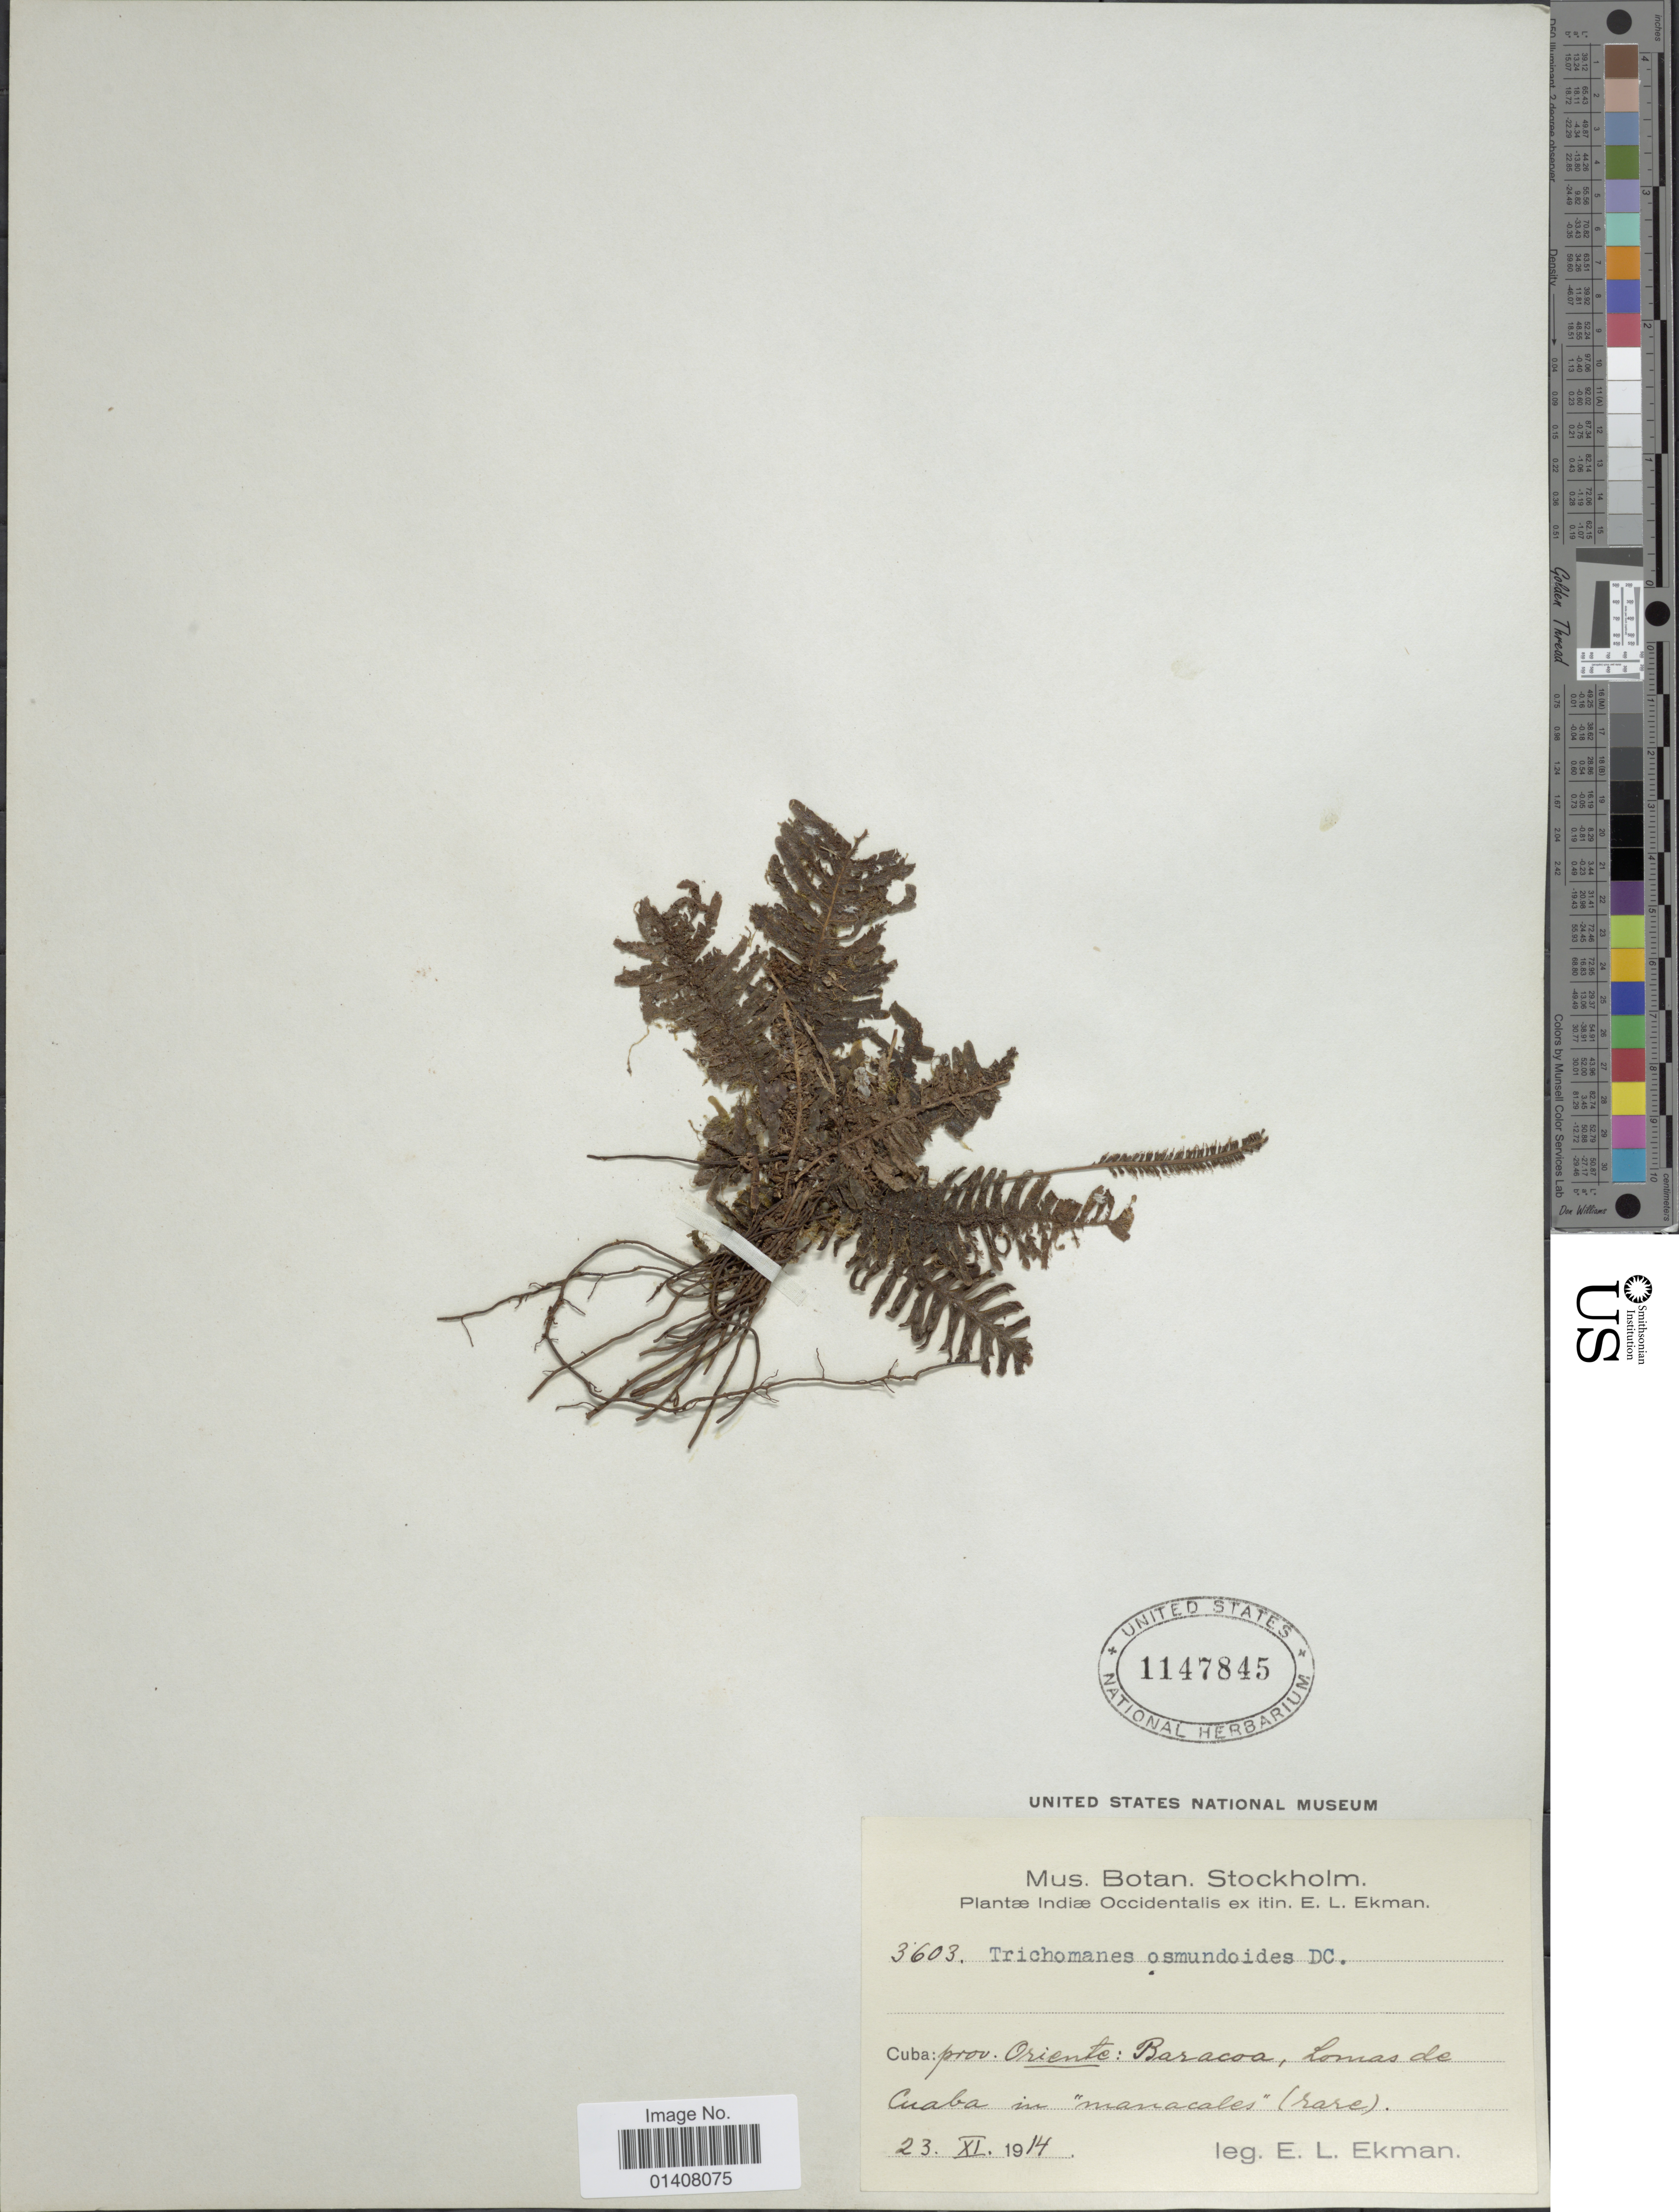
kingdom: Plantae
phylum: Tracheophyta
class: Polypodiopsida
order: Hymenophyllales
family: Hymenophyllaceae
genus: Trichomanes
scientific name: Trichomanes osmundoides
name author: DC. ex Poir.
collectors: E. L. Ekman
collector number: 3603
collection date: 1914-11-23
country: Cuba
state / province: Oriente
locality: Prov. Oriente: Baracoa, Lomas de Cuaba in "Manacales"(rare)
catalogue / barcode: US 1147845